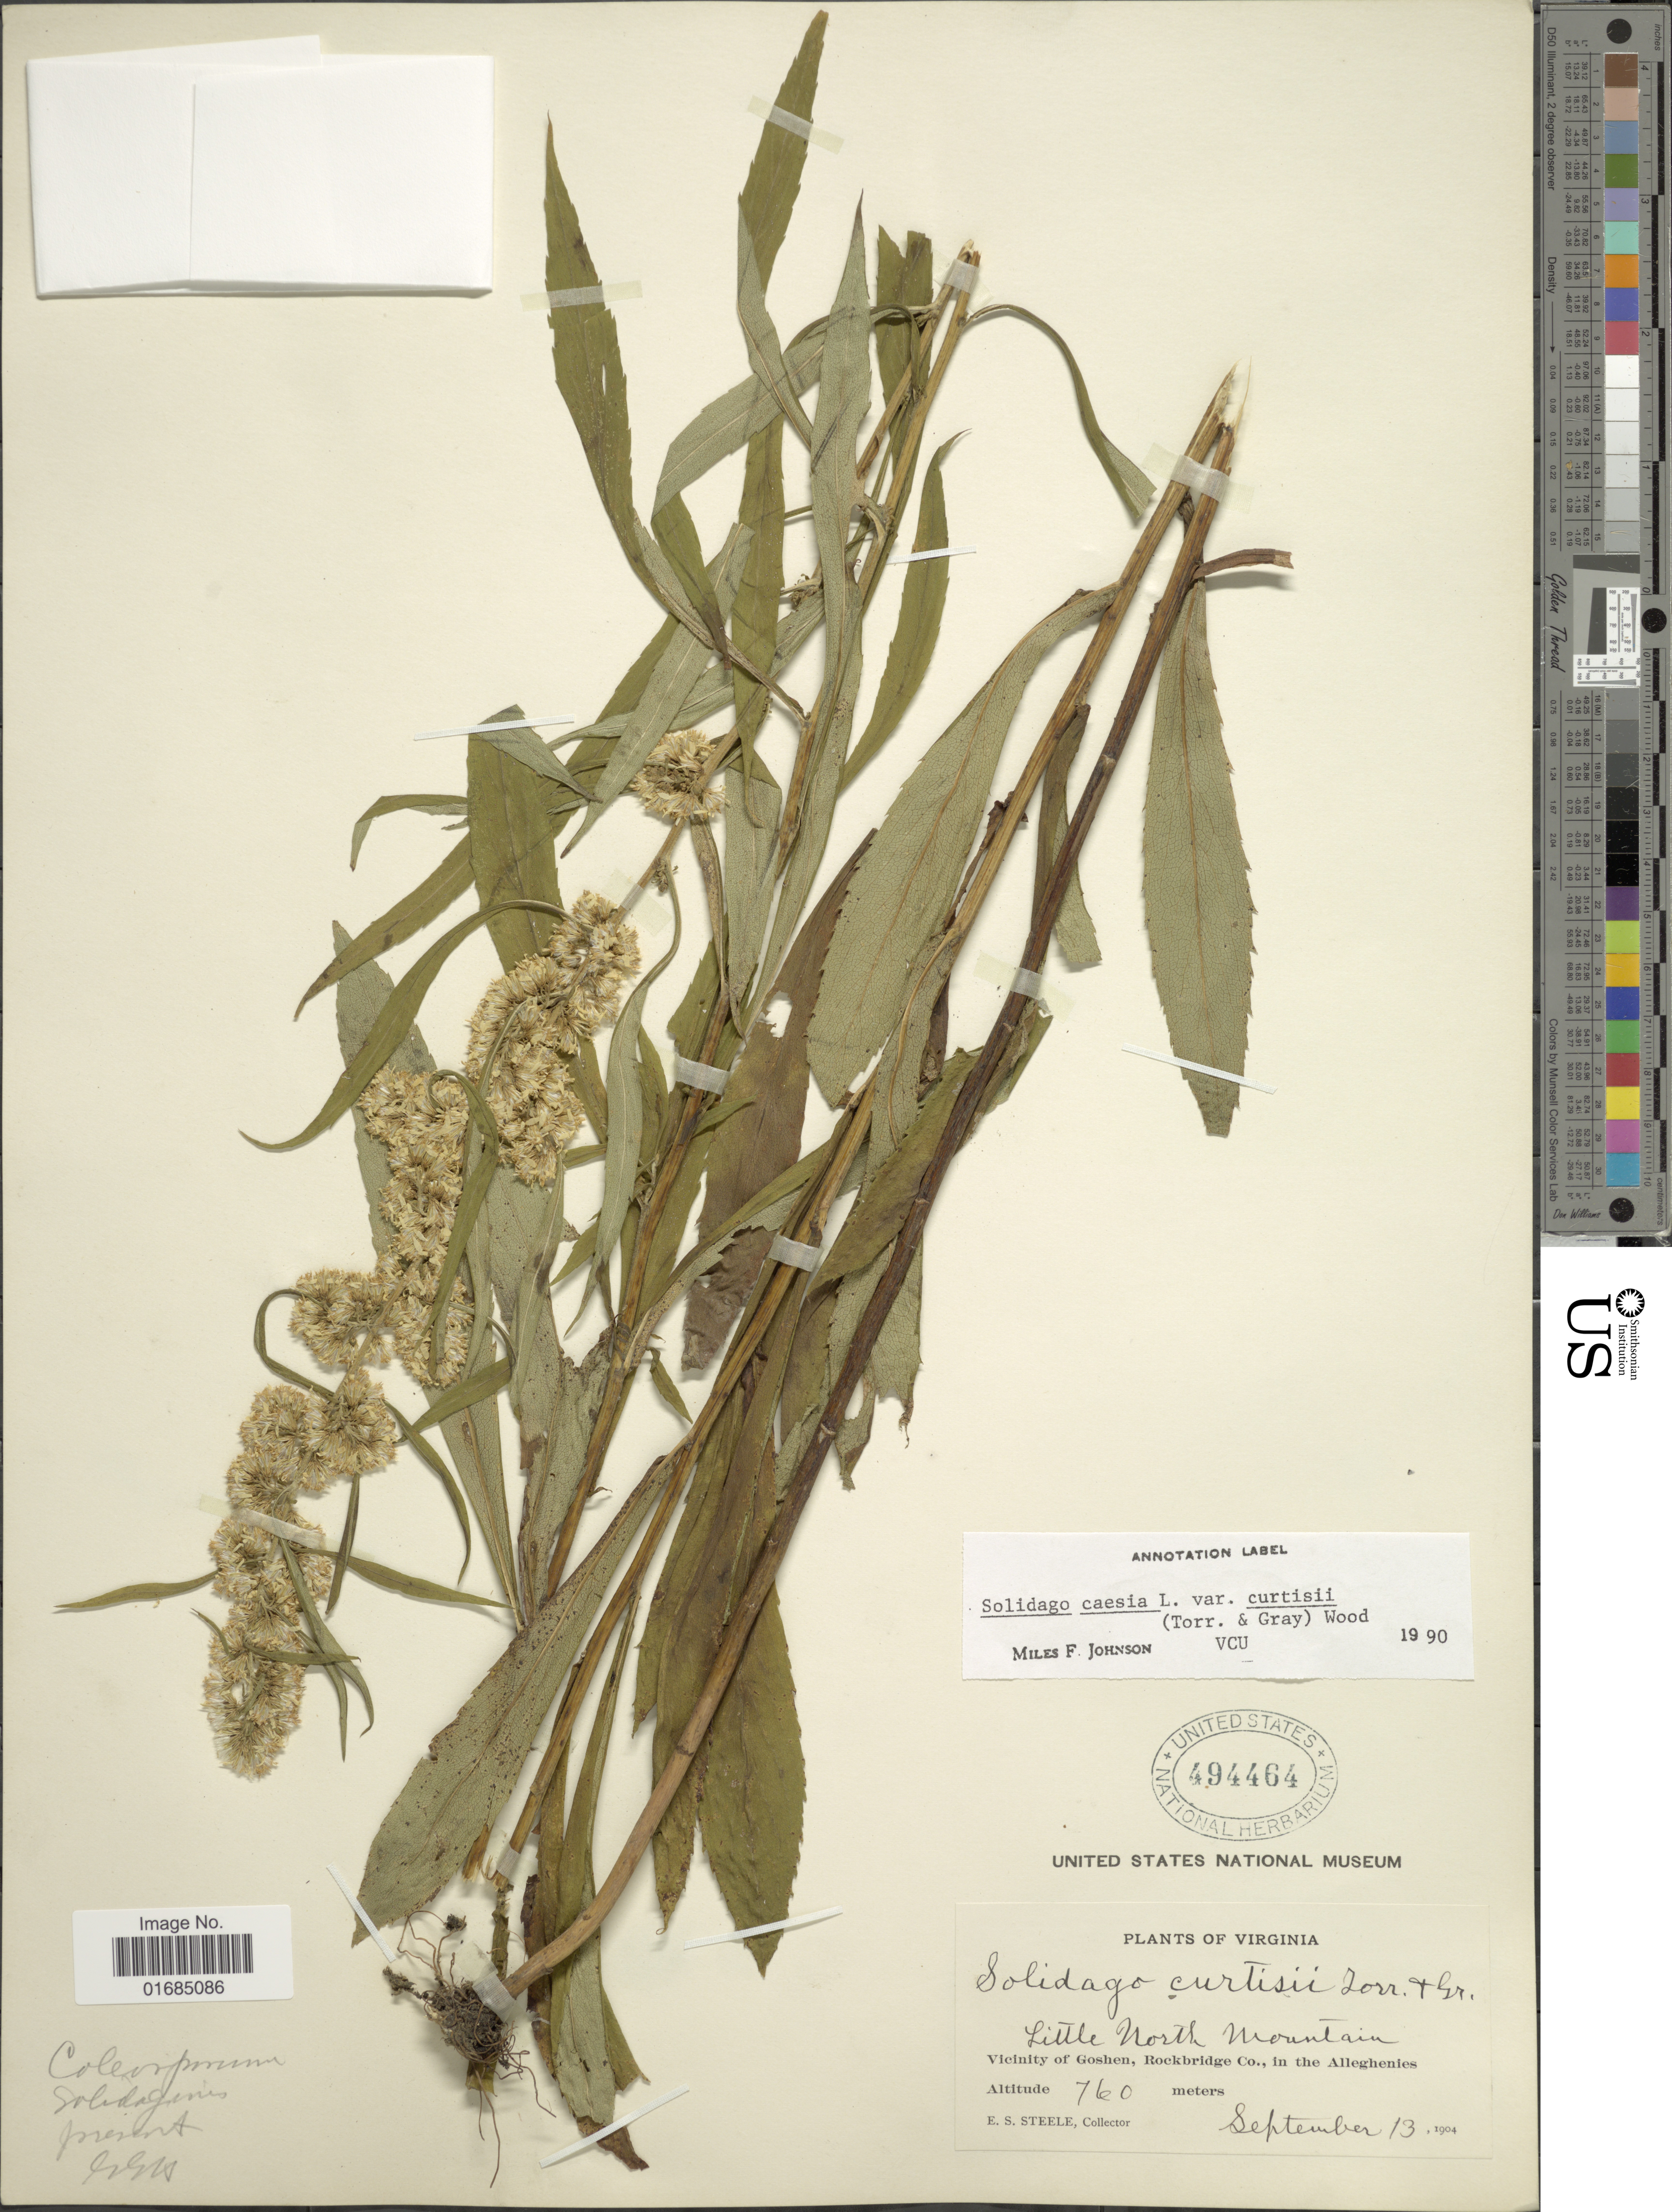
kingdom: Plantae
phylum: Tracheophyta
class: Magnoliopsida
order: Asterales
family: Asteraceae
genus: Solidago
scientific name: Solidago caesia var. curtisii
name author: (Torr. & A. Gray) C.E.S. Taylor & R.J. Taylor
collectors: E. Steele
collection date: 1904-09-13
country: United States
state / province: Virginia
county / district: Rockbridge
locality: Little North Mountain, Vicinity of Goshen, Rockbridge Co., in the Alleghenies.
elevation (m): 760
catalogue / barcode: US 494464